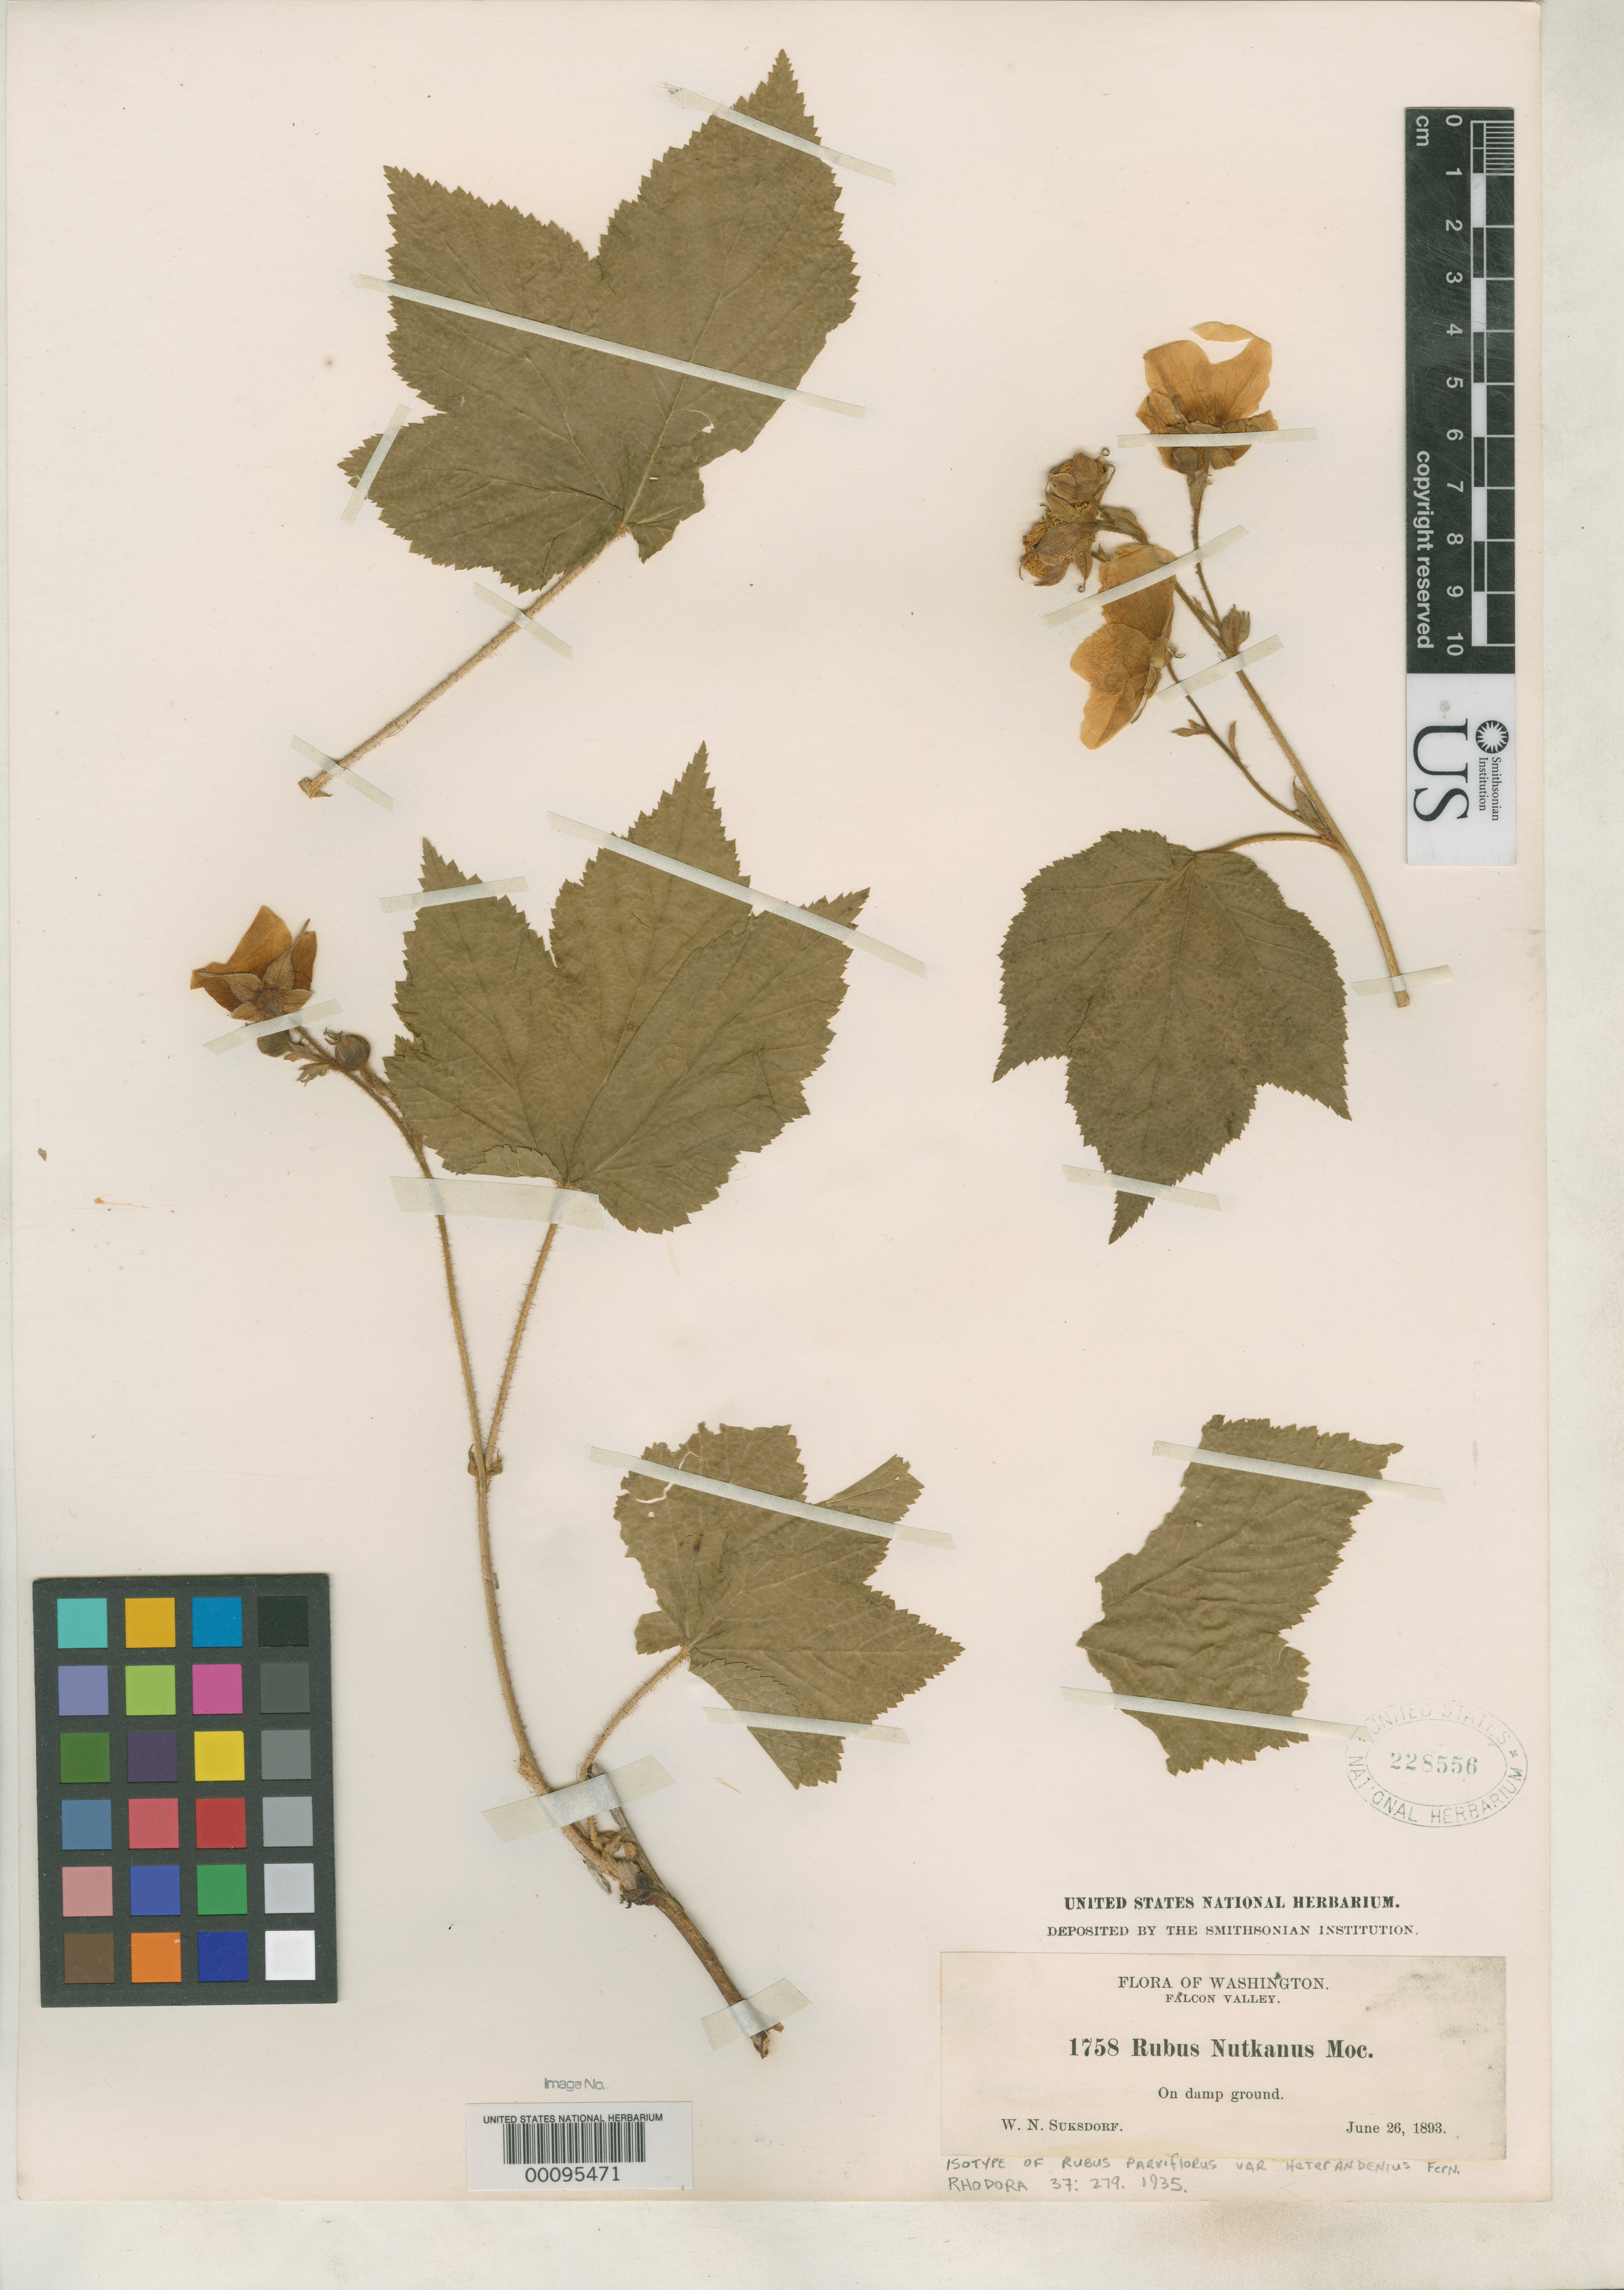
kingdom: Plantae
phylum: Tracheophyta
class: Magnoliopsida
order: Rosales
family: Rosaceae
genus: Rubus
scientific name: Rubus parviflorus var. heterandenius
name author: Fernald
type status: Isotype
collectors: W. N. Suksdorf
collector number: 1758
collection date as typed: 26 Jun 1893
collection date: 1893-06-26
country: United States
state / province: Washington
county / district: Klickitat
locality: Falcon Valley.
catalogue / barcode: US 228556